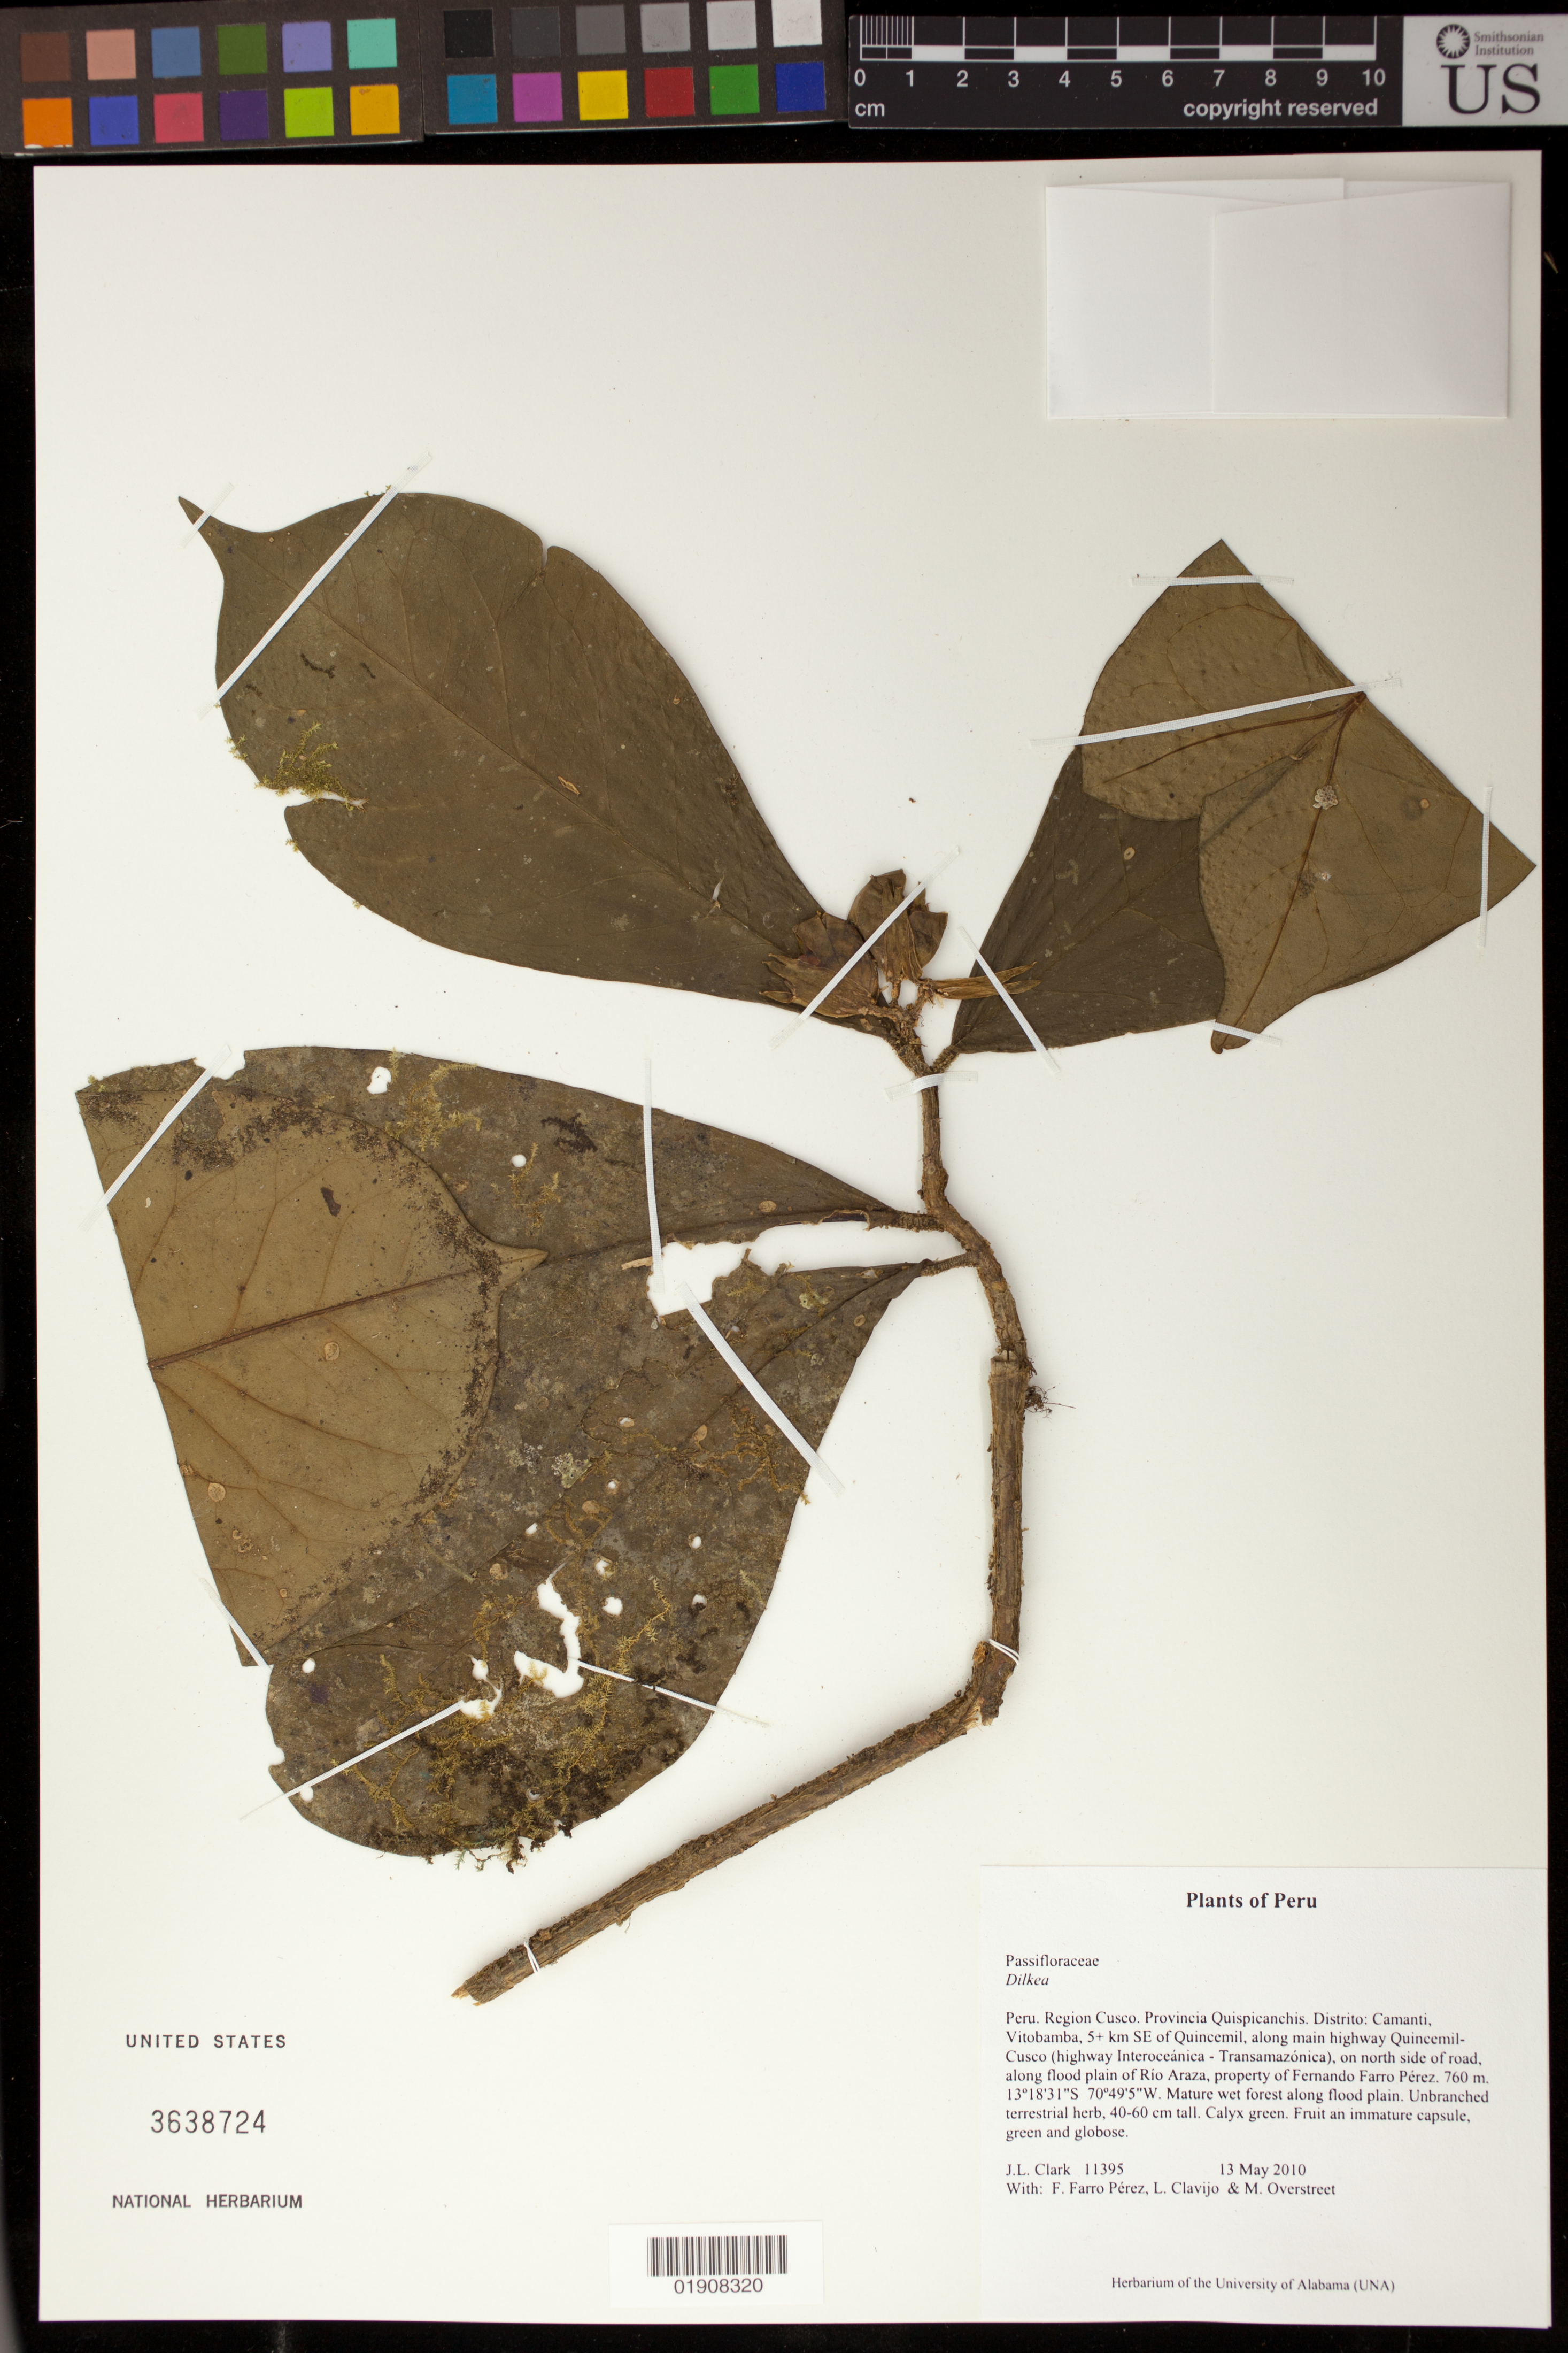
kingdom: Plantae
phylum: Tracheophyta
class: Magnoliopsida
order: Malpighiales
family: Passifloraceae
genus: Dilkea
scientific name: Dilkea sp.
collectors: J. L. Clark, F. Perez, L. Clavijo & M. Overstreet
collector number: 11395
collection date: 2010-05-13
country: Peru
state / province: Cusco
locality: Provincia Quispicanchis: Distrito: Camanti, Vitobamba, 5+ km SE of Quincemil, along main highway Quincemil-Cusco (highway Interoceanica - Transamazonica), on north side of road, along flood plain of Rio Araza, property of Fernando Farro Perez.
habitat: Mature wet forest along flood plain.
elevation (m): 760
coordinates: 13 18 31 S, 70 49 5 W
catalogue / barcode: US 3638724